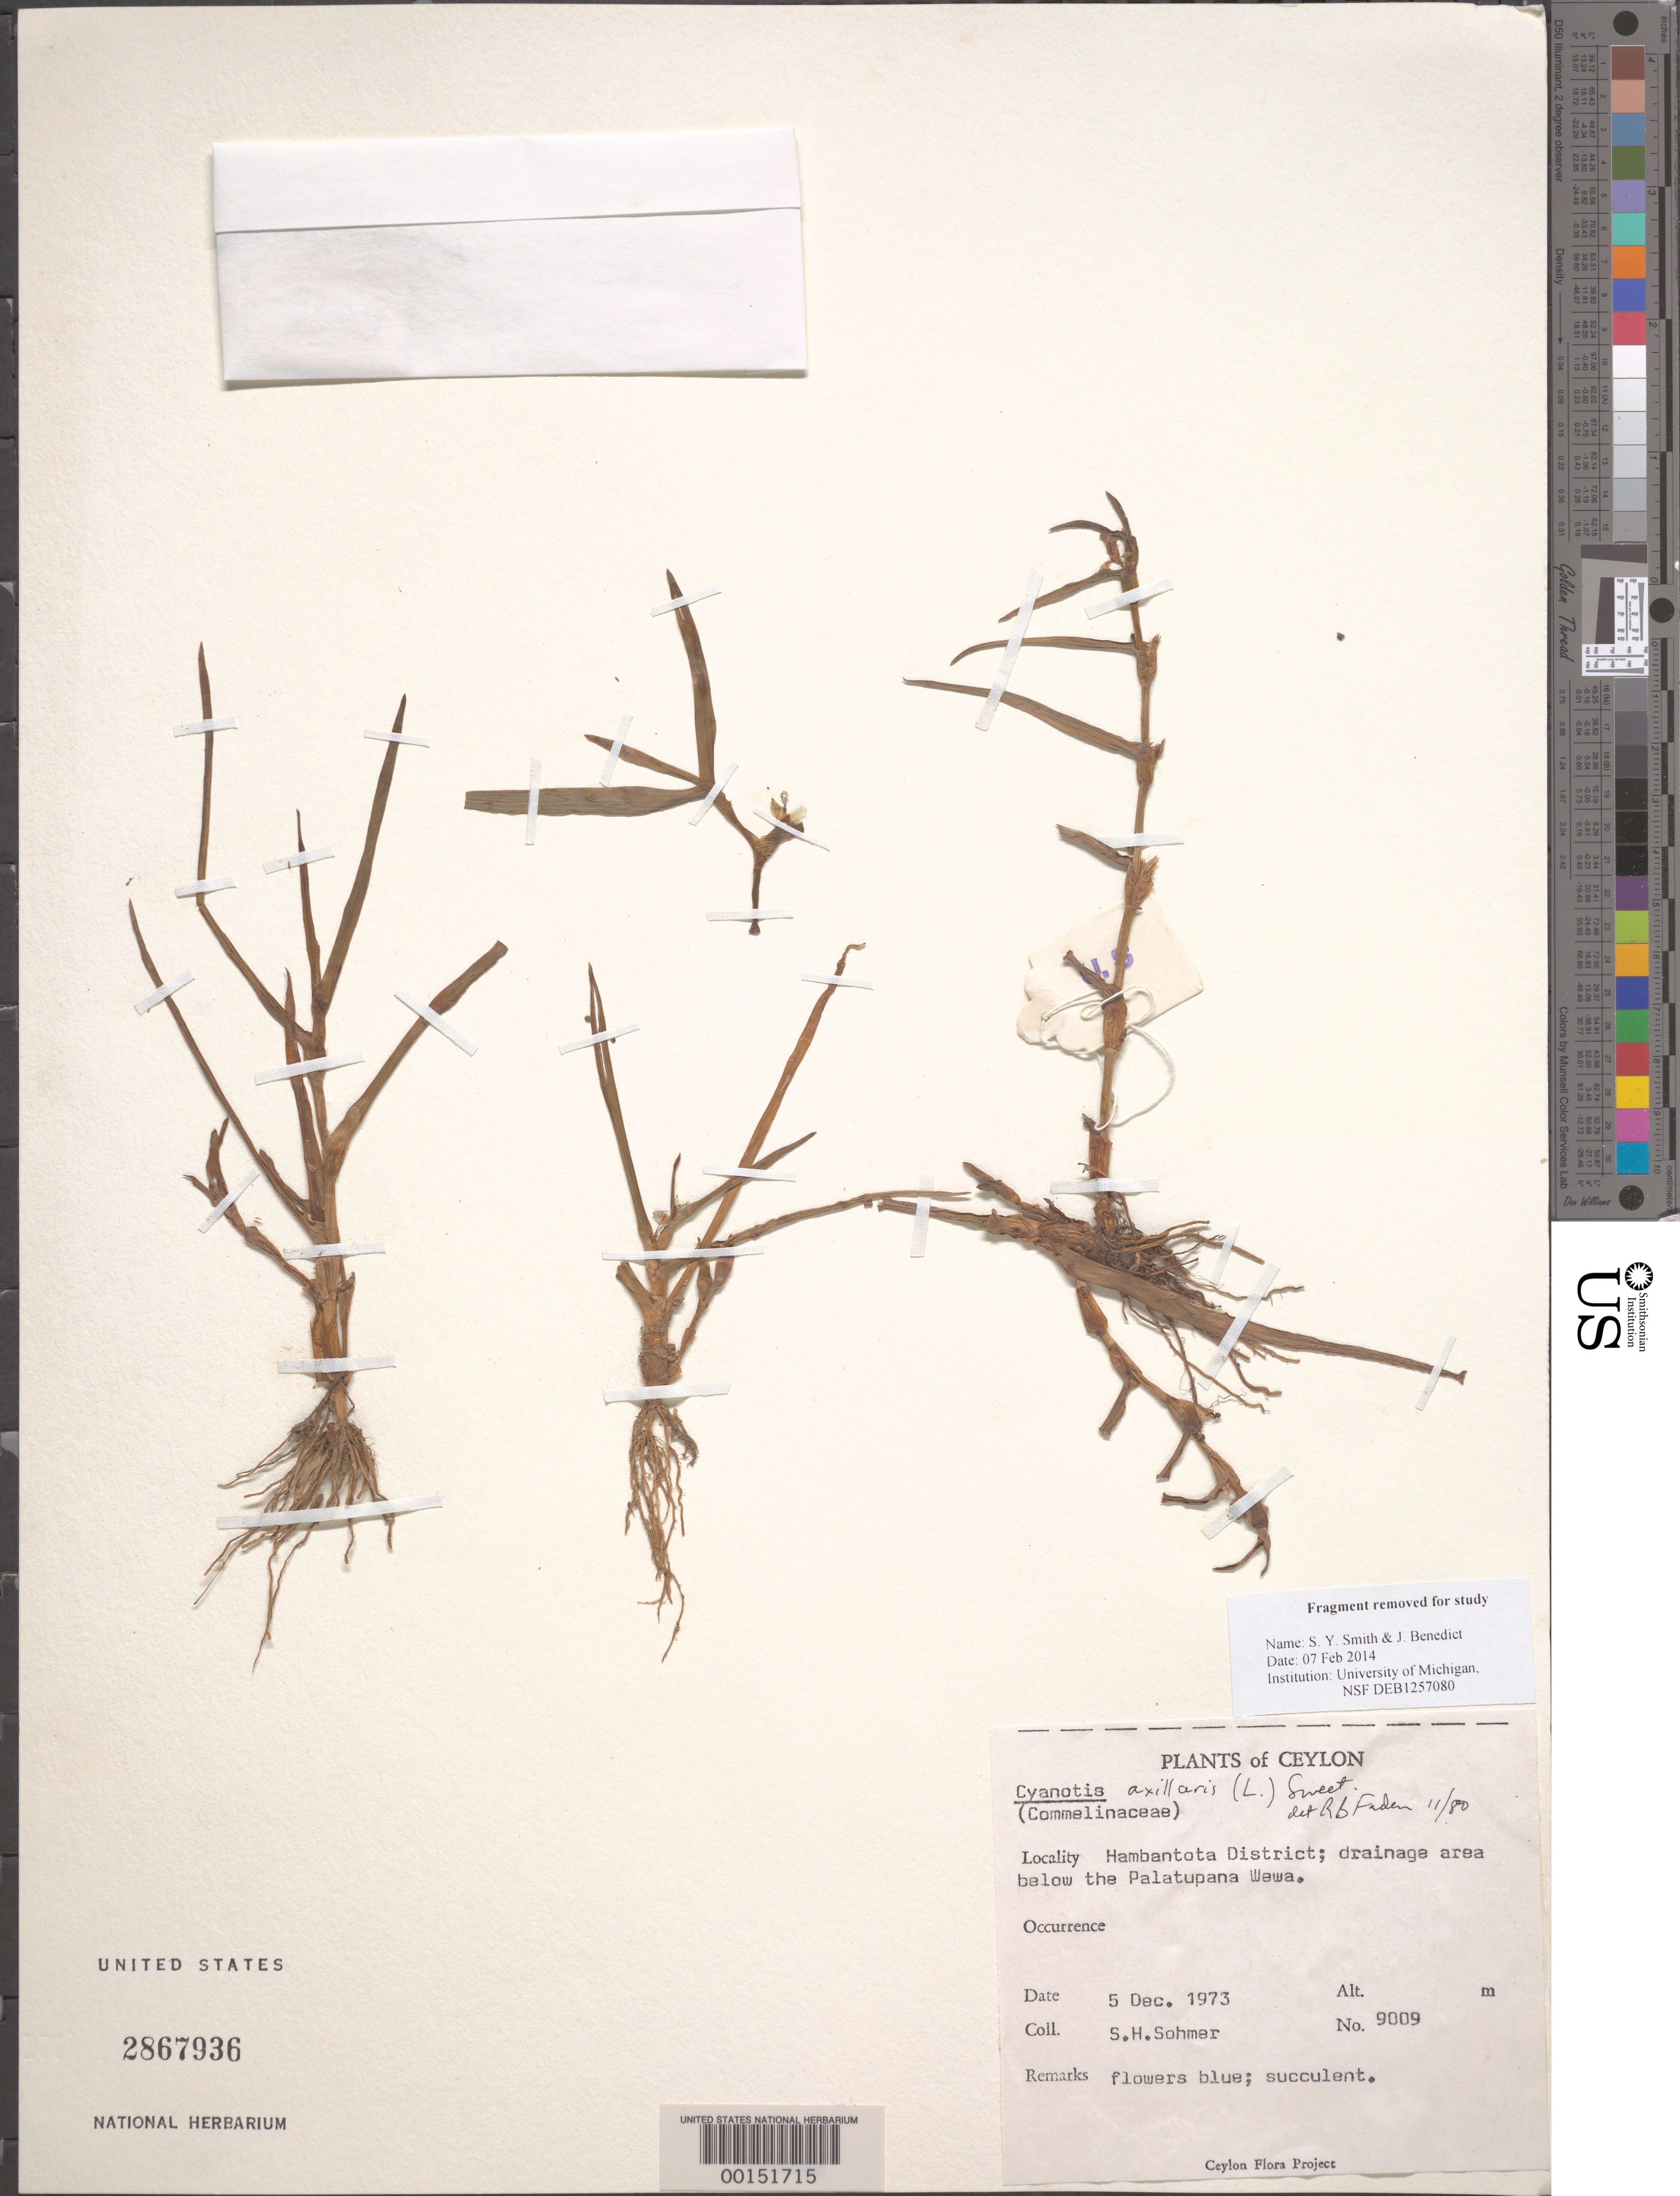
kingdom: Plantae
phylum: Tracheophyta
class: Liliopsida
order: Commelinales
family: Commelinaceae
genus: Cyanotis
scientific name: Cyanotis axillaris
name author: (L.) D. Don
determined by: Faden, Robert B., (US), Smithsonian Institution - National Museum of Natural History (UNITED STATES)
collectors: S. H. Sohmer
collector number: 9009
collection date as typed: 05 Dec 1973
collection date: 1973-12-05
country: Sri Lanka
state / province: Southern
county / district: Hambantota Dist.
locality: Below the palatupana wewa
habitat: Drainage area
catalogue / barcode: US 2867936